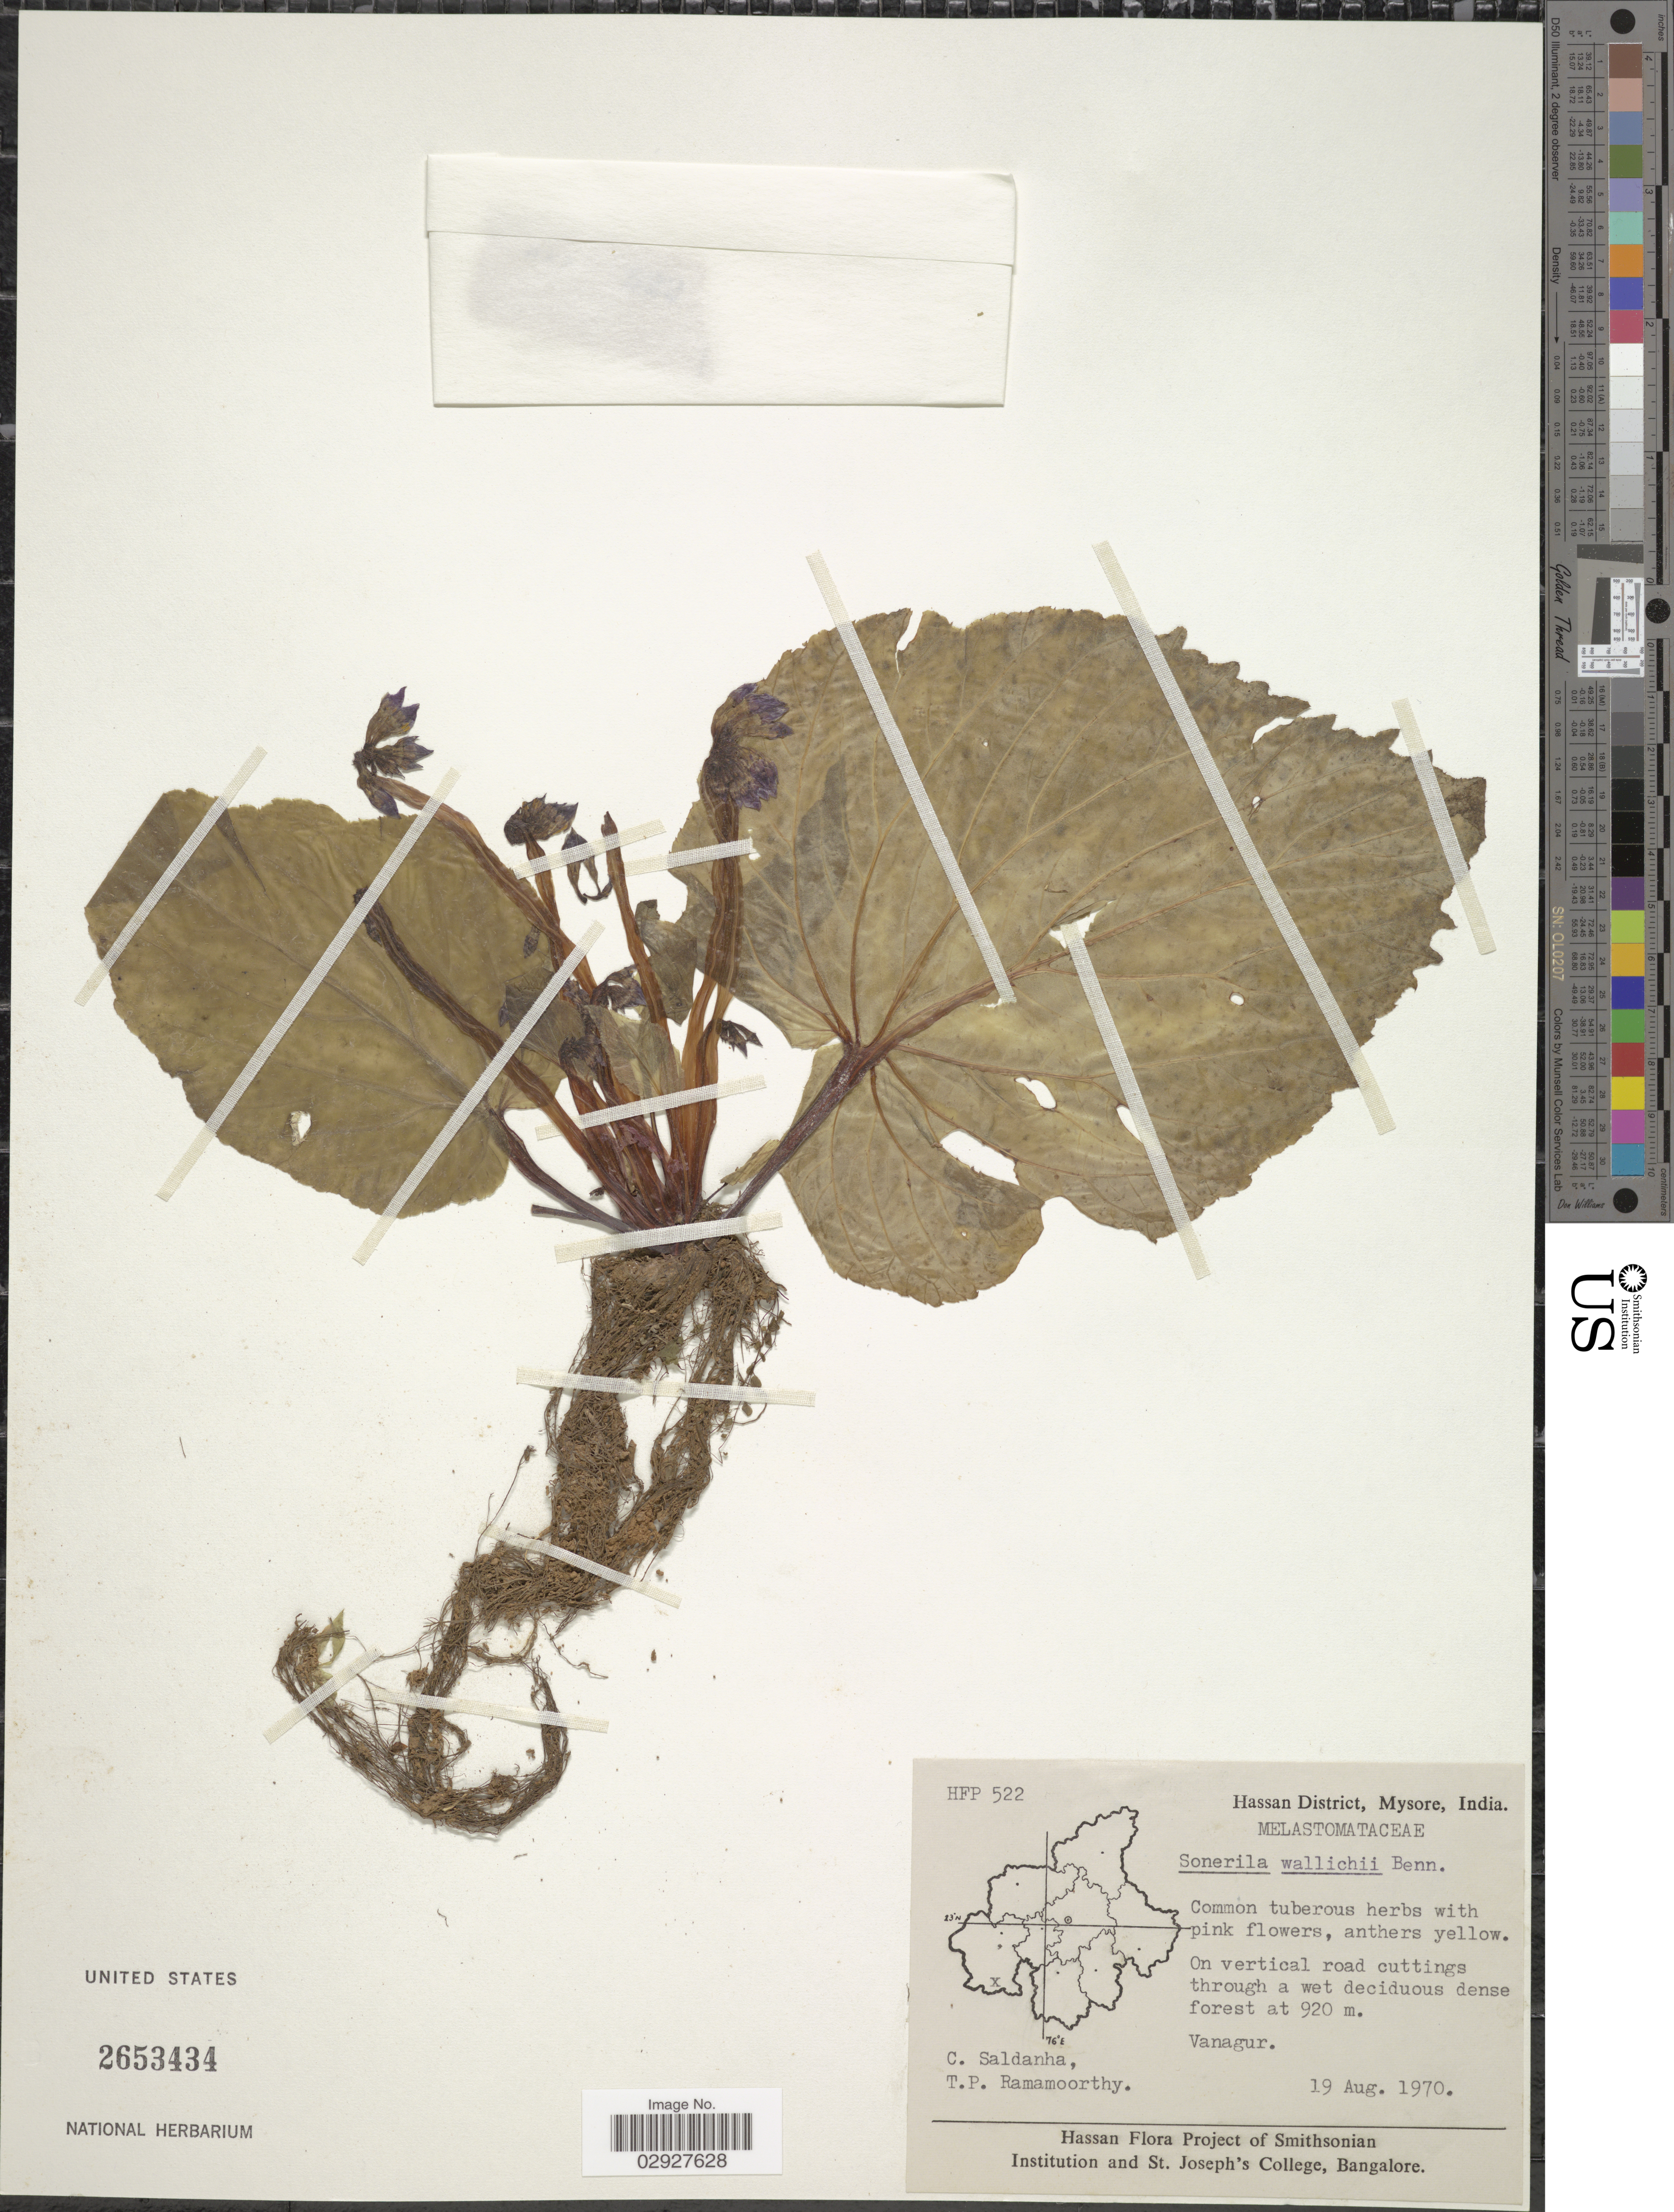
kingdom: Plantae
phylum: Tracheophyta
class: Magnoliopsida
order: Myrtales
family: Melastomataceae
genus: Sonerila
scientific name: Sonerila wallichii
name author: Benn.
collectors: C. Saldanha & T. P. Ramamoorthy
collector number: HFP 522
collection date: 1970-08-19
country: India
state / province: Karnataka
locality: Hassan District, Mysore. Vanagur.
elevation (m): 920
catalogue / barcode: US 2653434